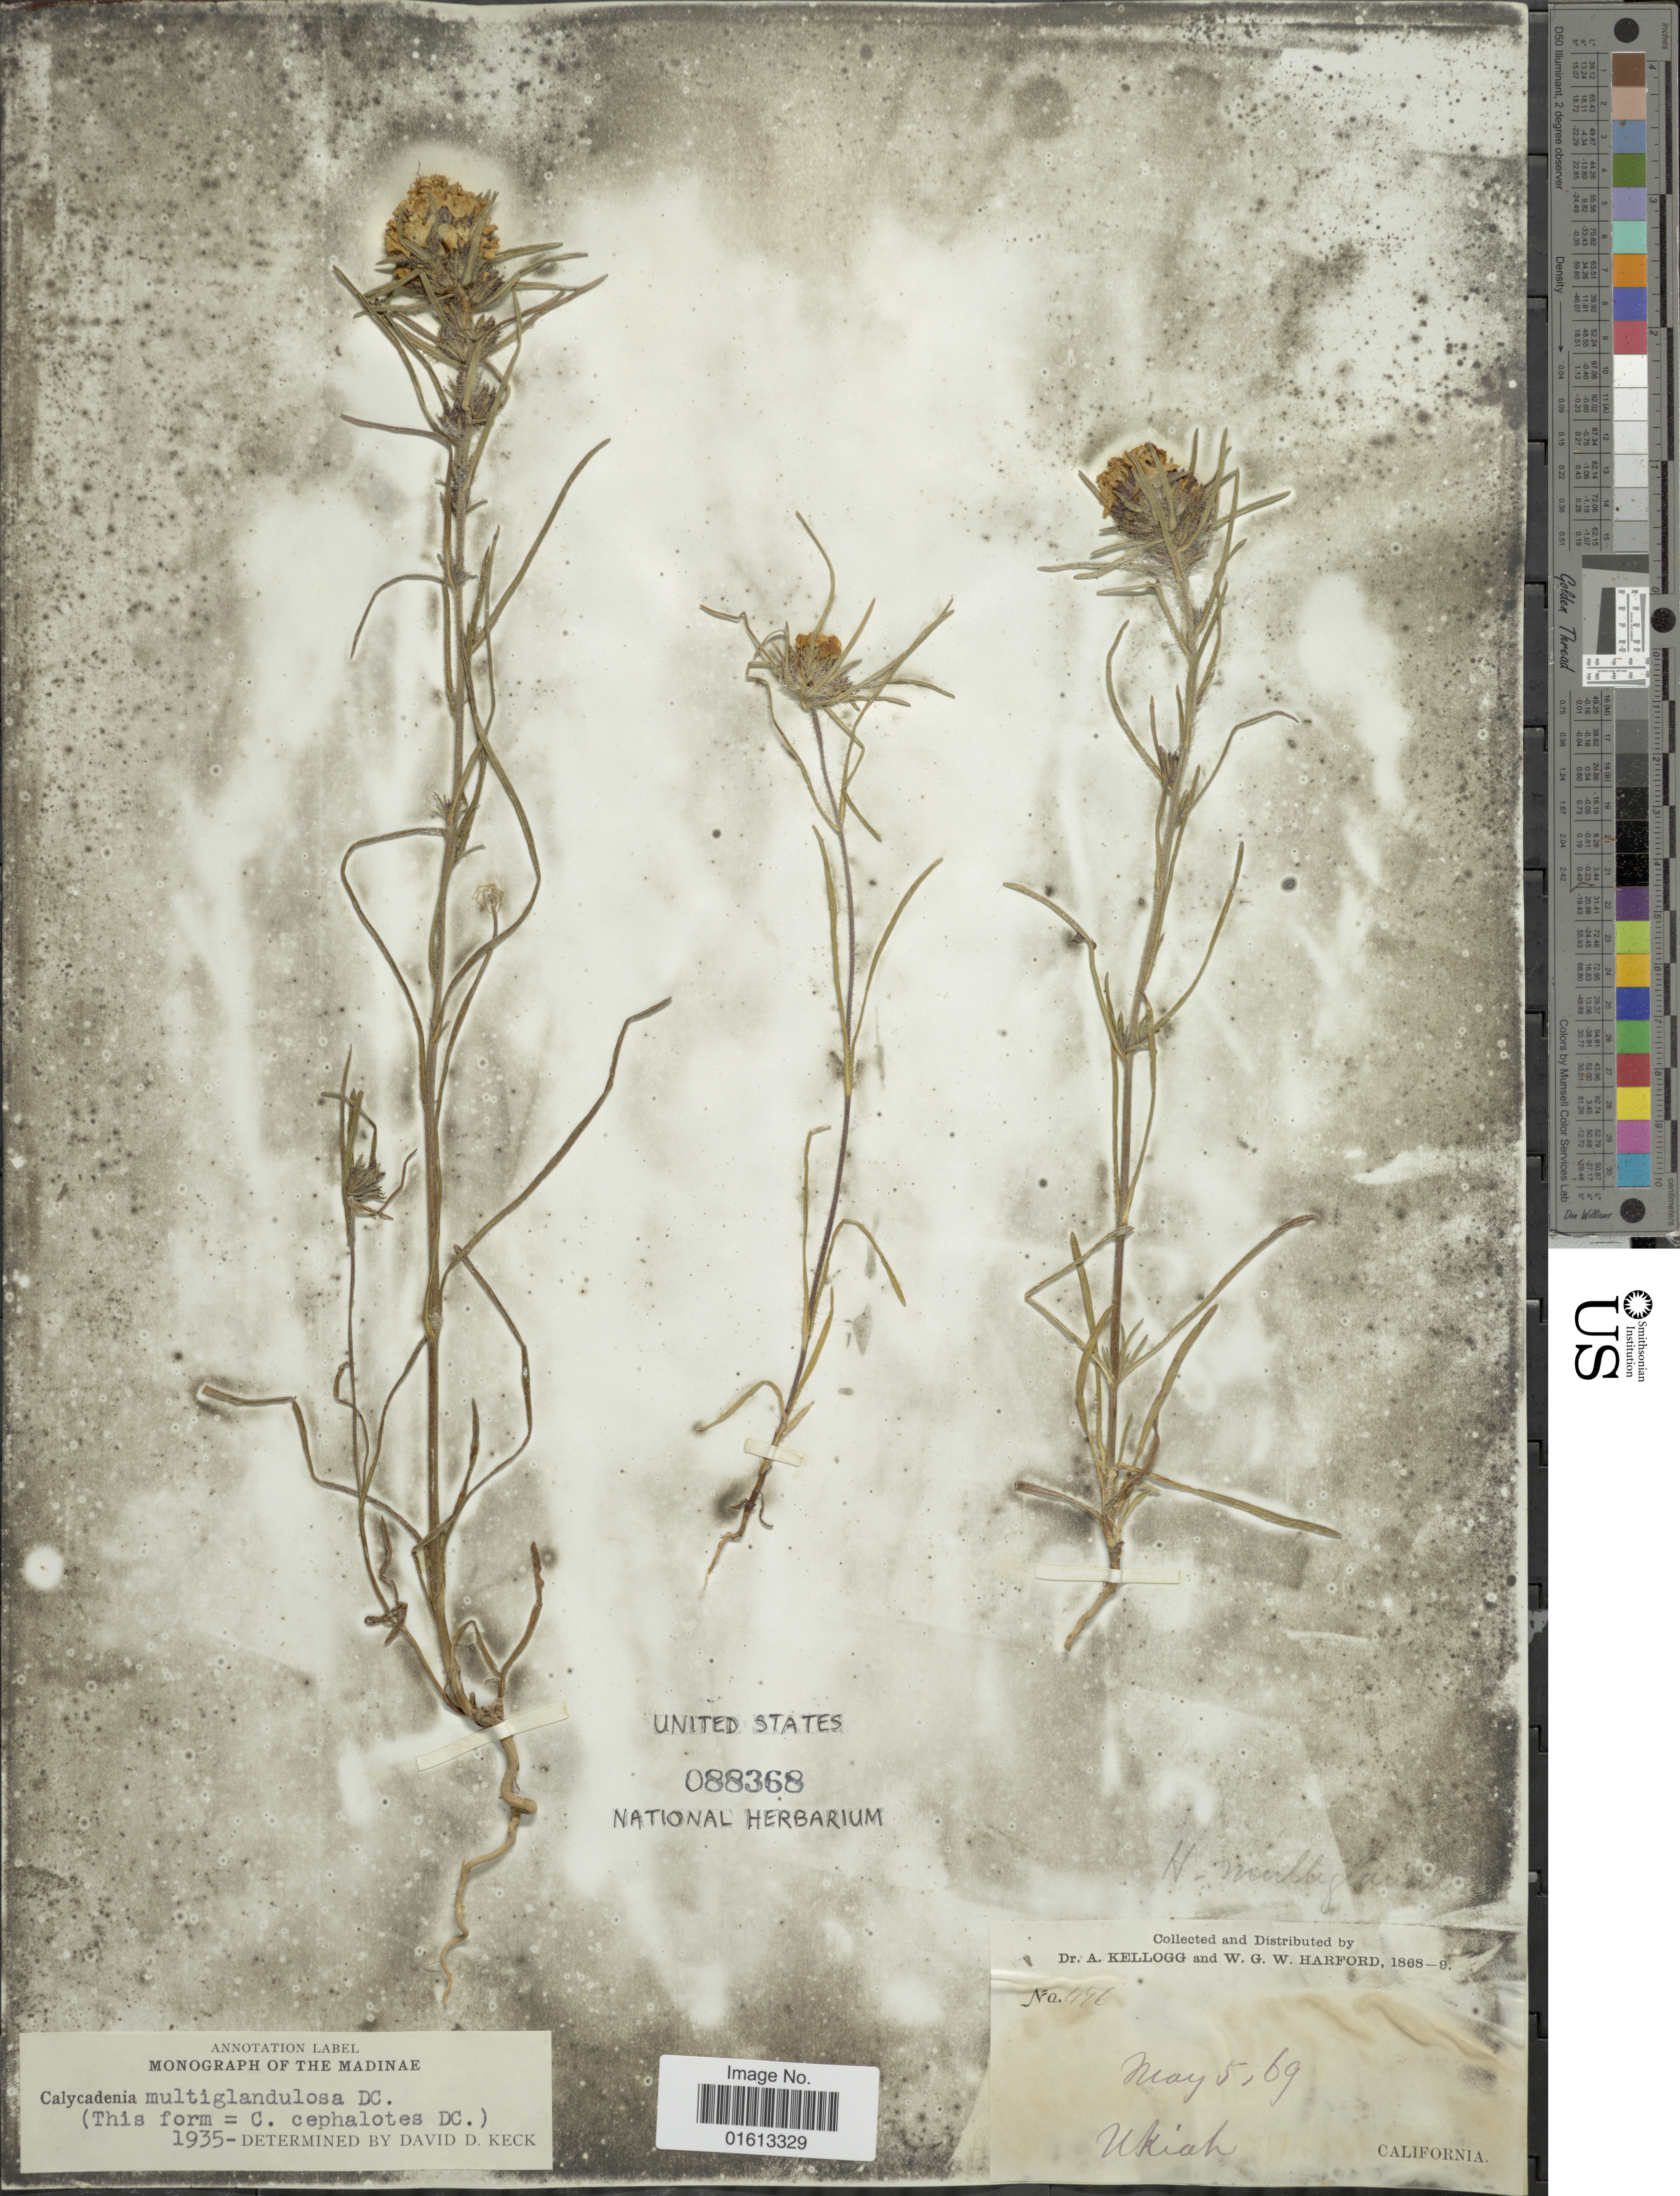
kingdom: Plantae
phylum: Tracheophyta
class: Magnoliopsida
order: Asterales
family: Asteraceae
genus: Calycadenia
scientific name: Calycadenia multiglandulosa subsp. cephalotes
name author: (DC.) D.D. Keck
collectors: A. Kellog & W. G. W. Harford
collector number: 496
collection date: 1869-05-05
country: United States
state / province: California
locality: Ukiah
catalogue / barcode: US 88368